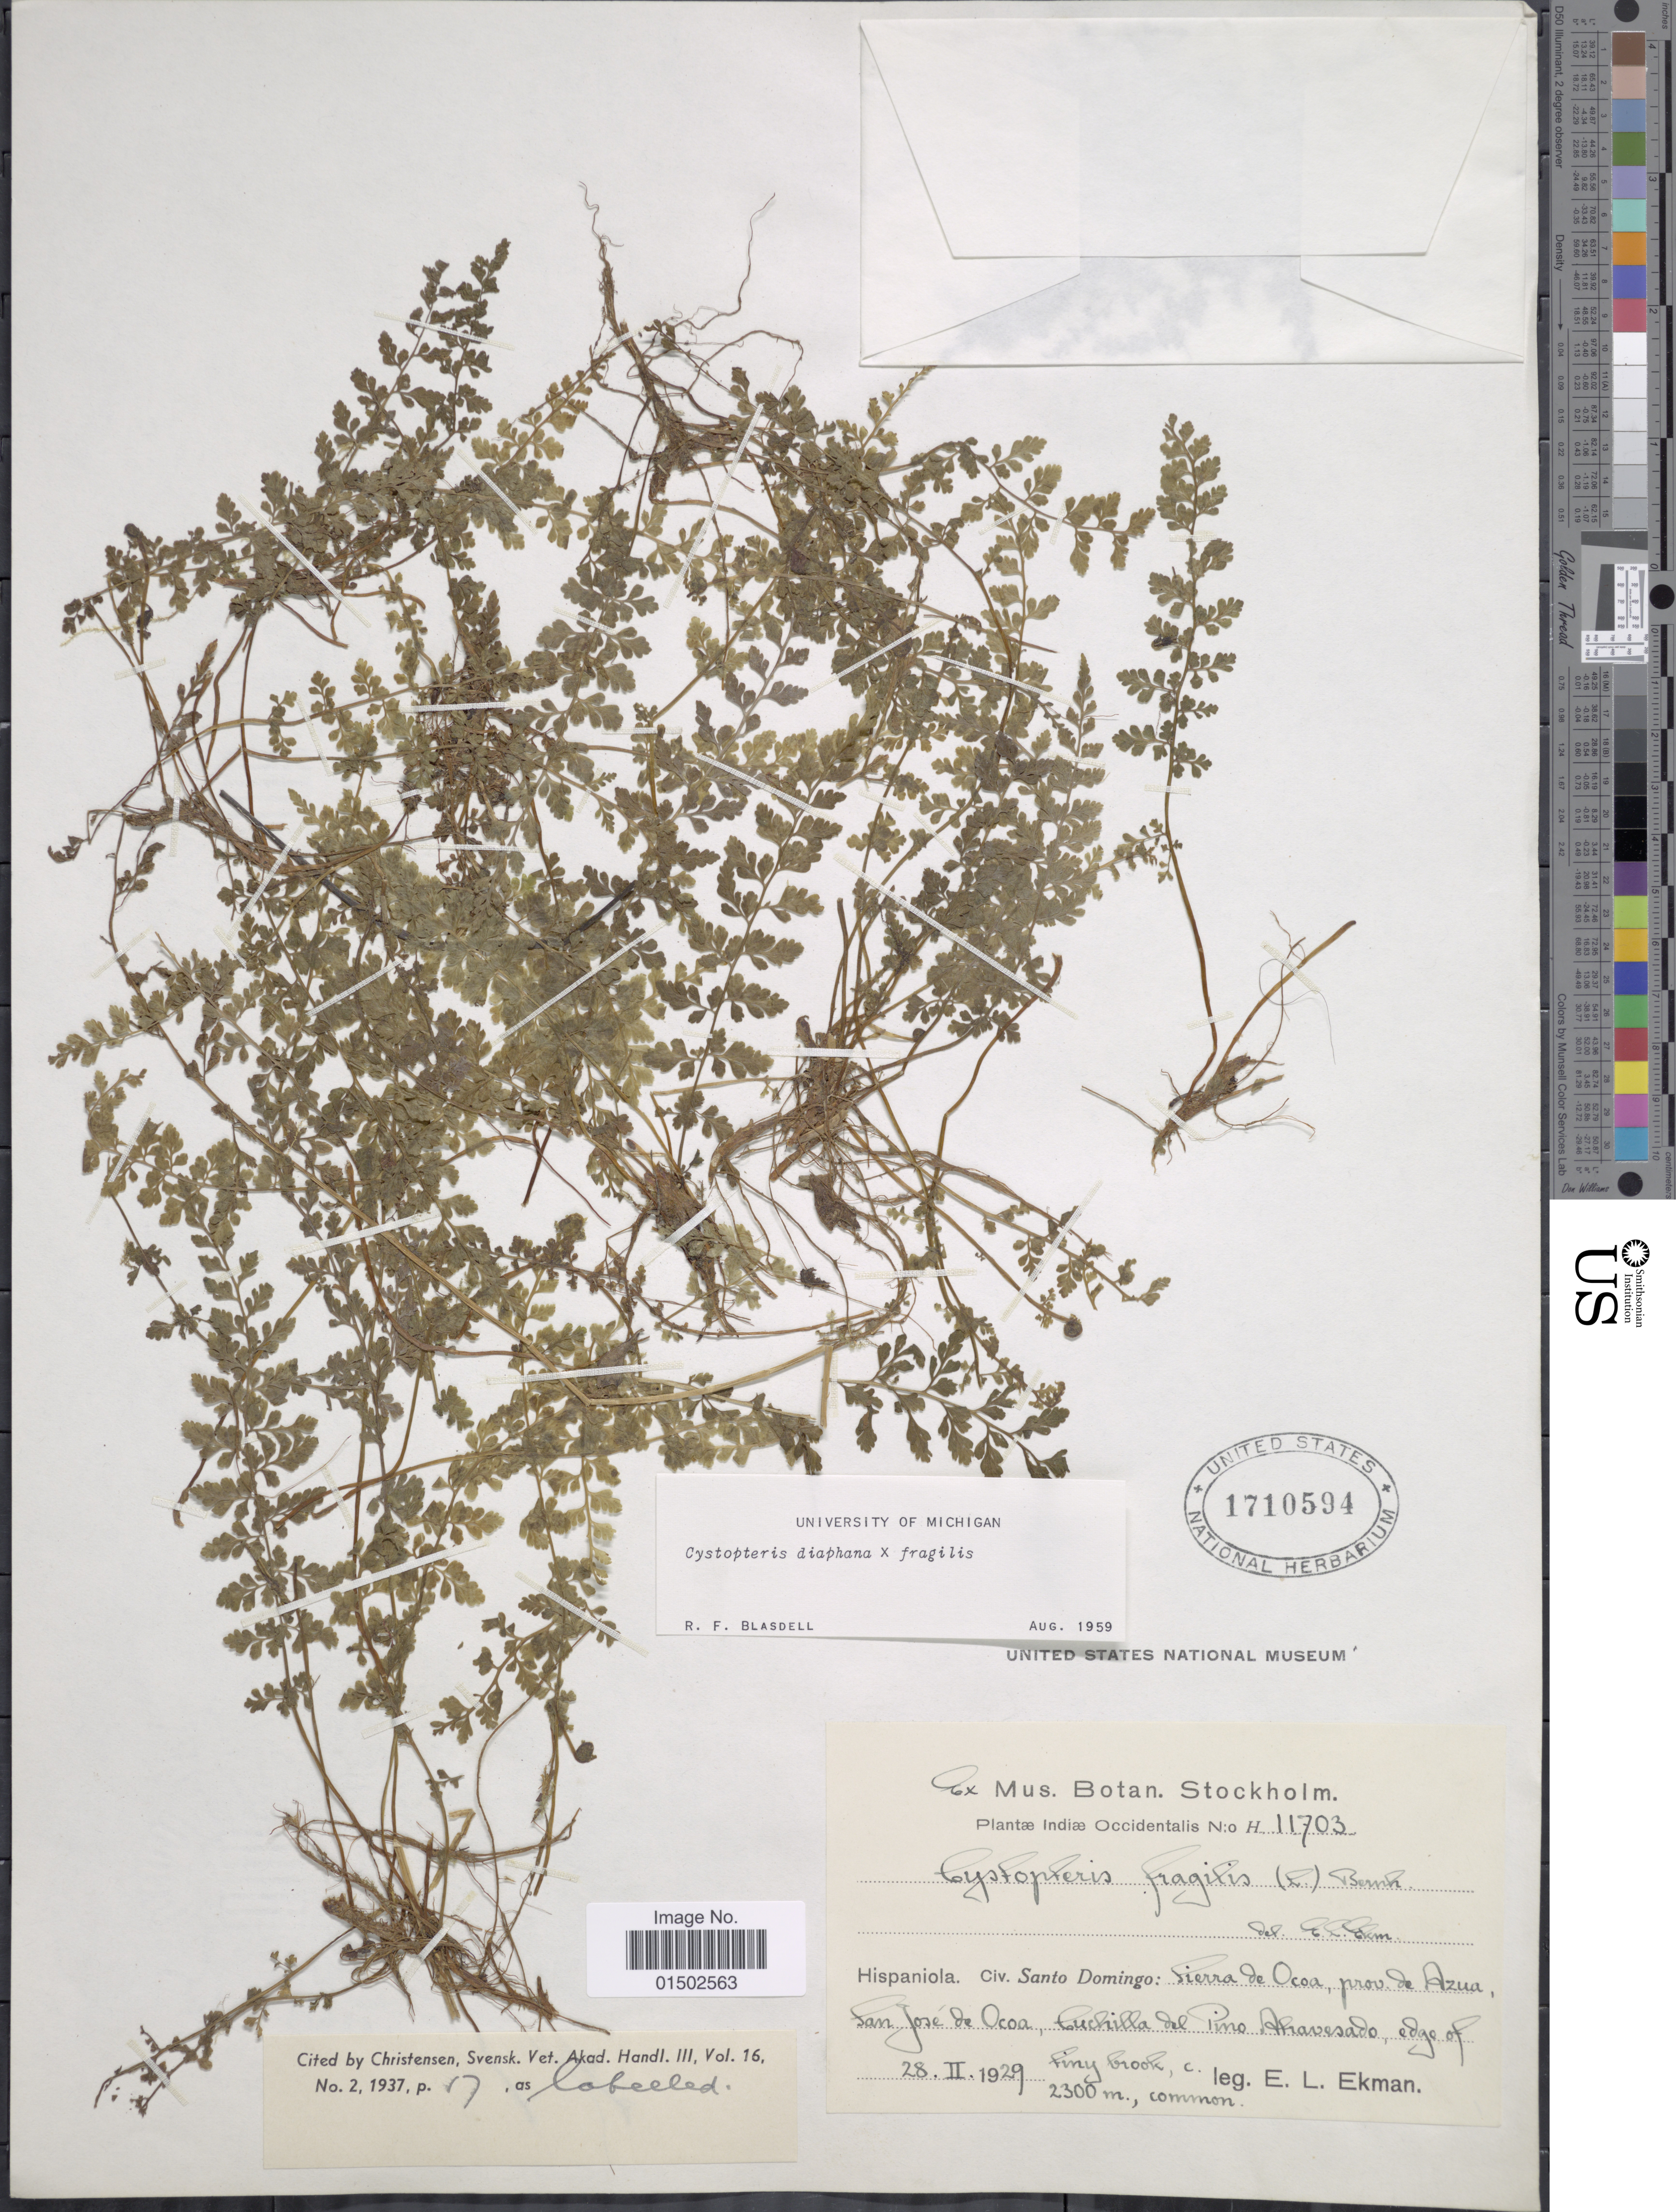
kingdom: Plantae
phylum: Tracheophyta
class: Polypodiopsida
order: Polypodiales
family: Cystopteridaceae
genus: Cystopteris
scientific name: Cystopteris diaphana x C. fragilis (L.) Bernh.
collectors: E. L. Ekman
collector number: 11703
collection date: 1929-02-28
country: Dominican Republic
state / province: Azua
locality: Hispaniola, Civ. Santo Domingo: Sierra de Ocoa, prov. de Azua, San Jose de Ocoa, Cuchilla del Pino Atravesado edge of tiny brook.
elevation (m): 2300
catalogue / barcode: US 1710594